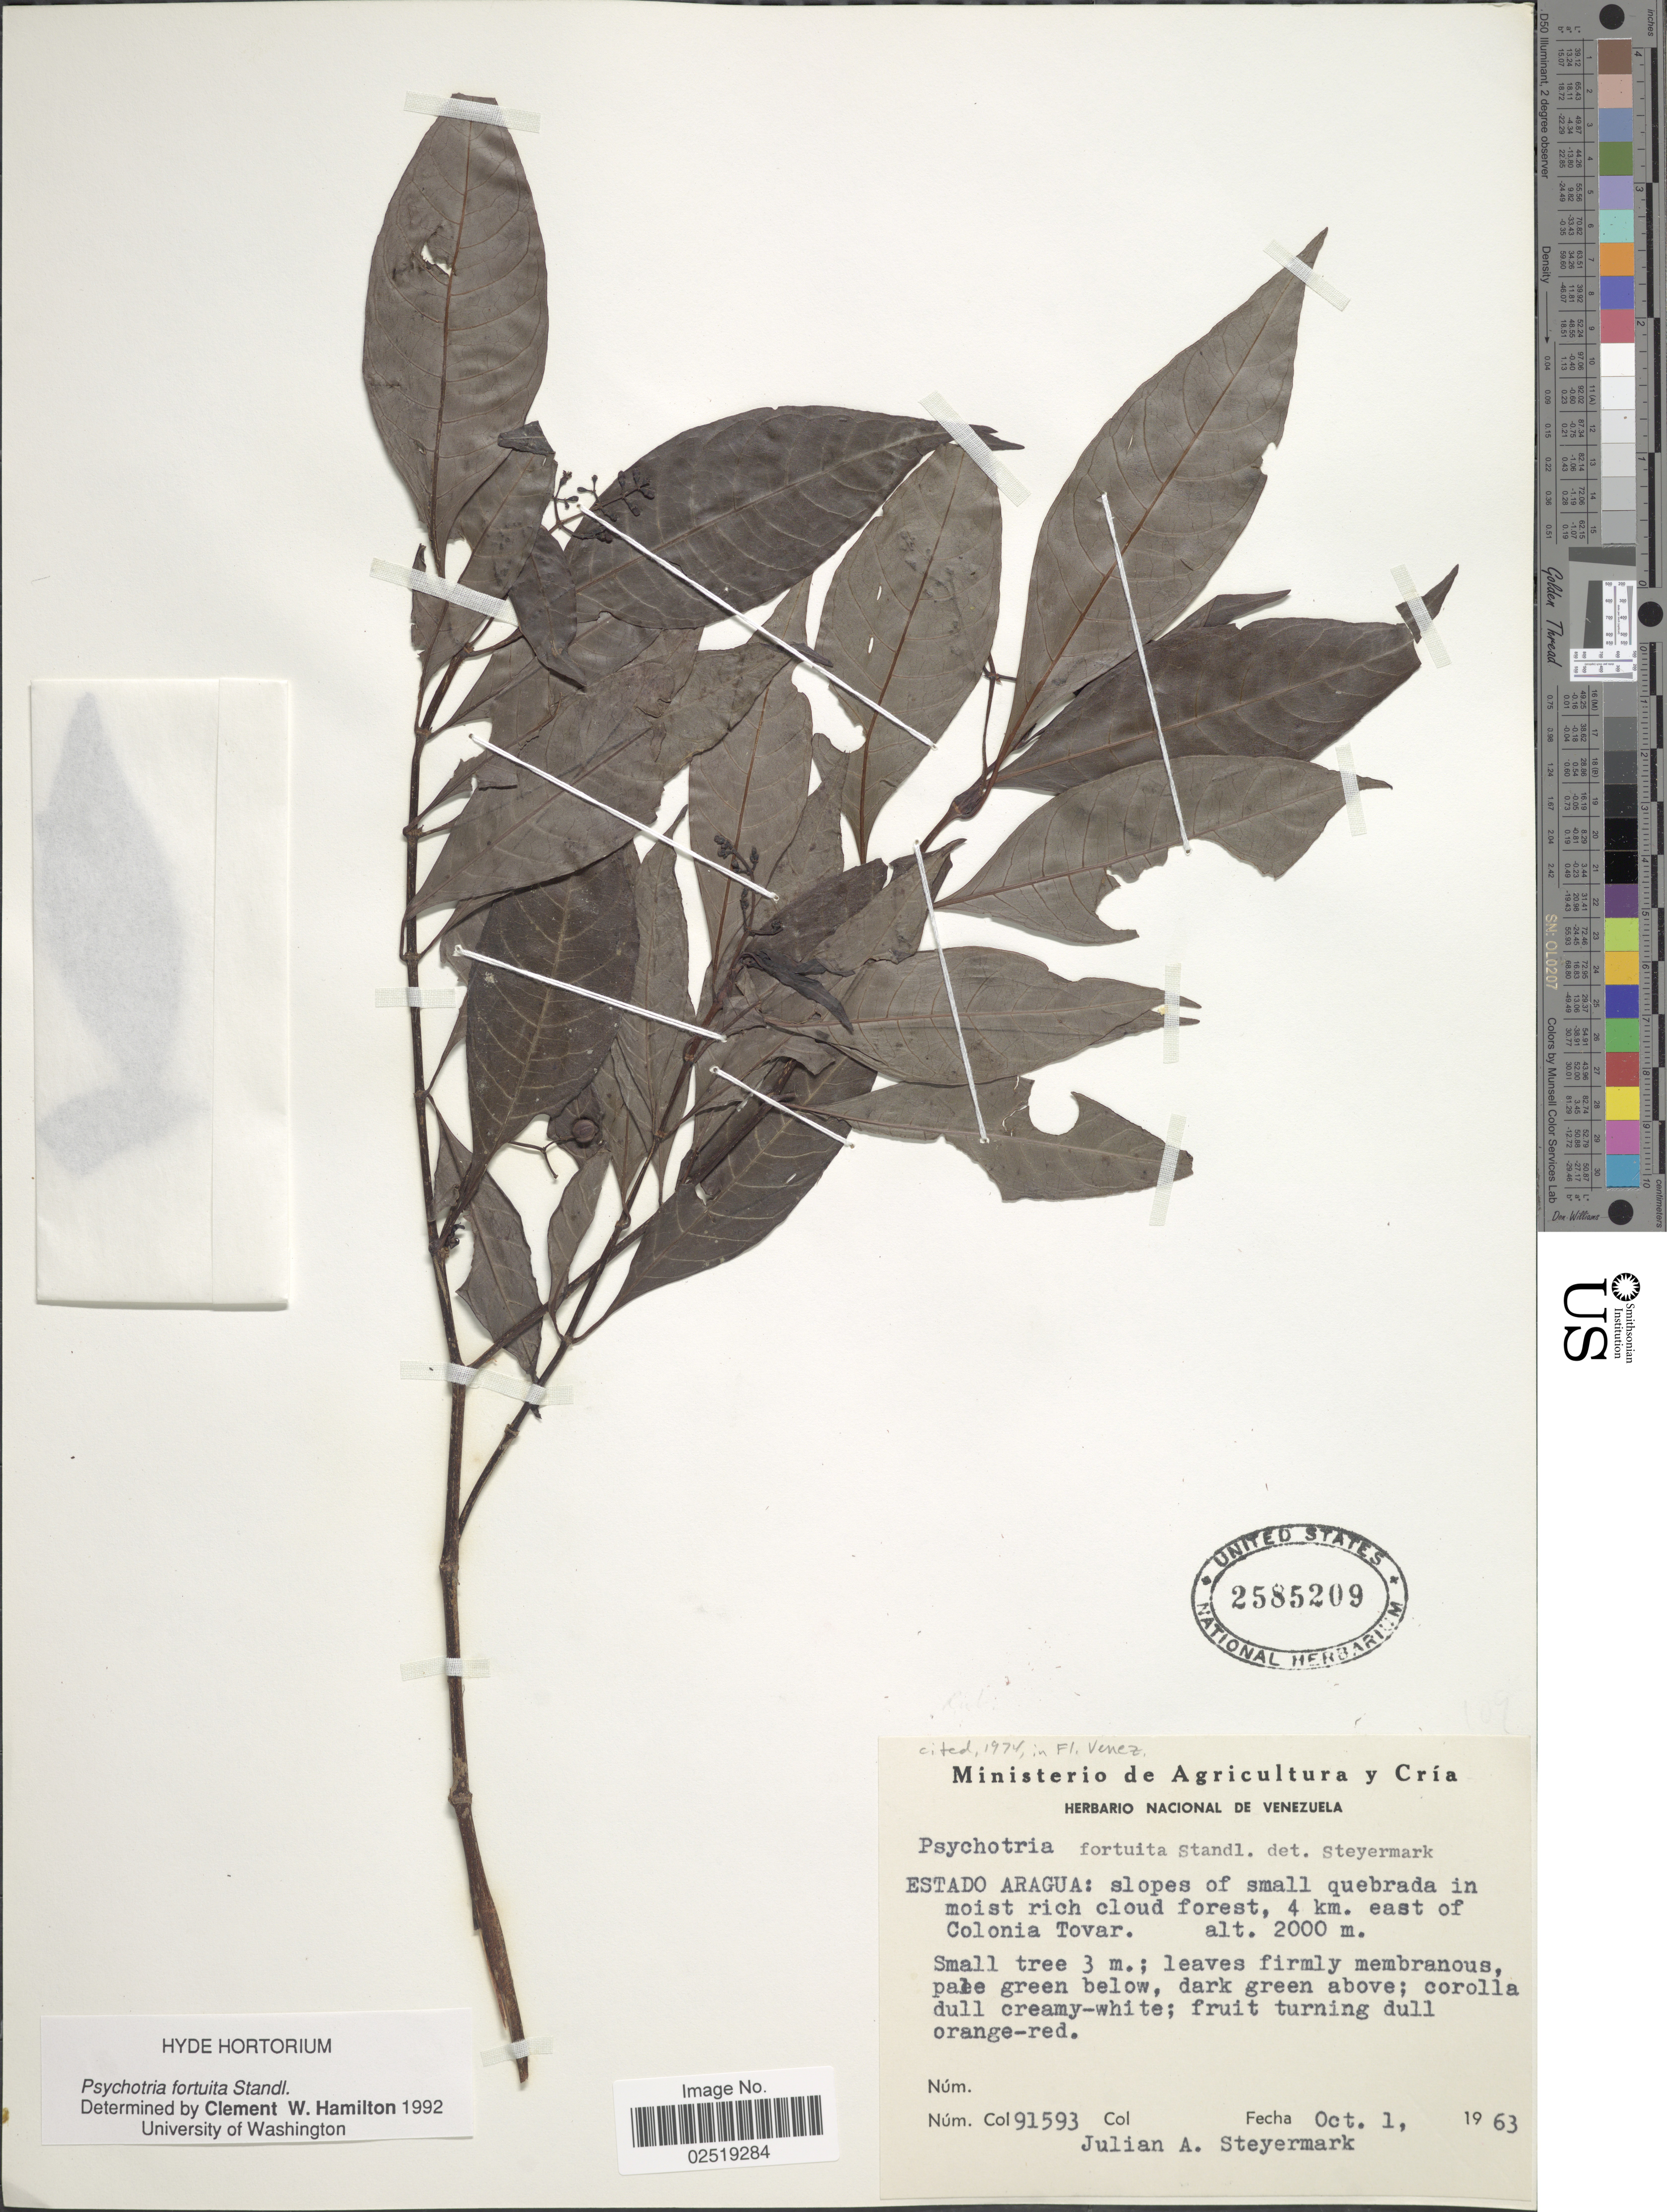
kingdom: Plantae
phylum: Tracheophyta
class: Magnoliopsida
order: Gentianales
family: Rubiaceae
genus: Psychotria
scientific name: Psychotria fortuita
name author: Standl.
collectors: J. Steyermark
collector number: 91593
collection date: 1963-10-01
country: Venezuela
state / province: Aragua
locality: Estado Aragua: slopes of small quebrada in moist rich cloud, 4 km. east of Colonia Tovar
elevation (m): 2000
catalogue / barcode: US 2585209